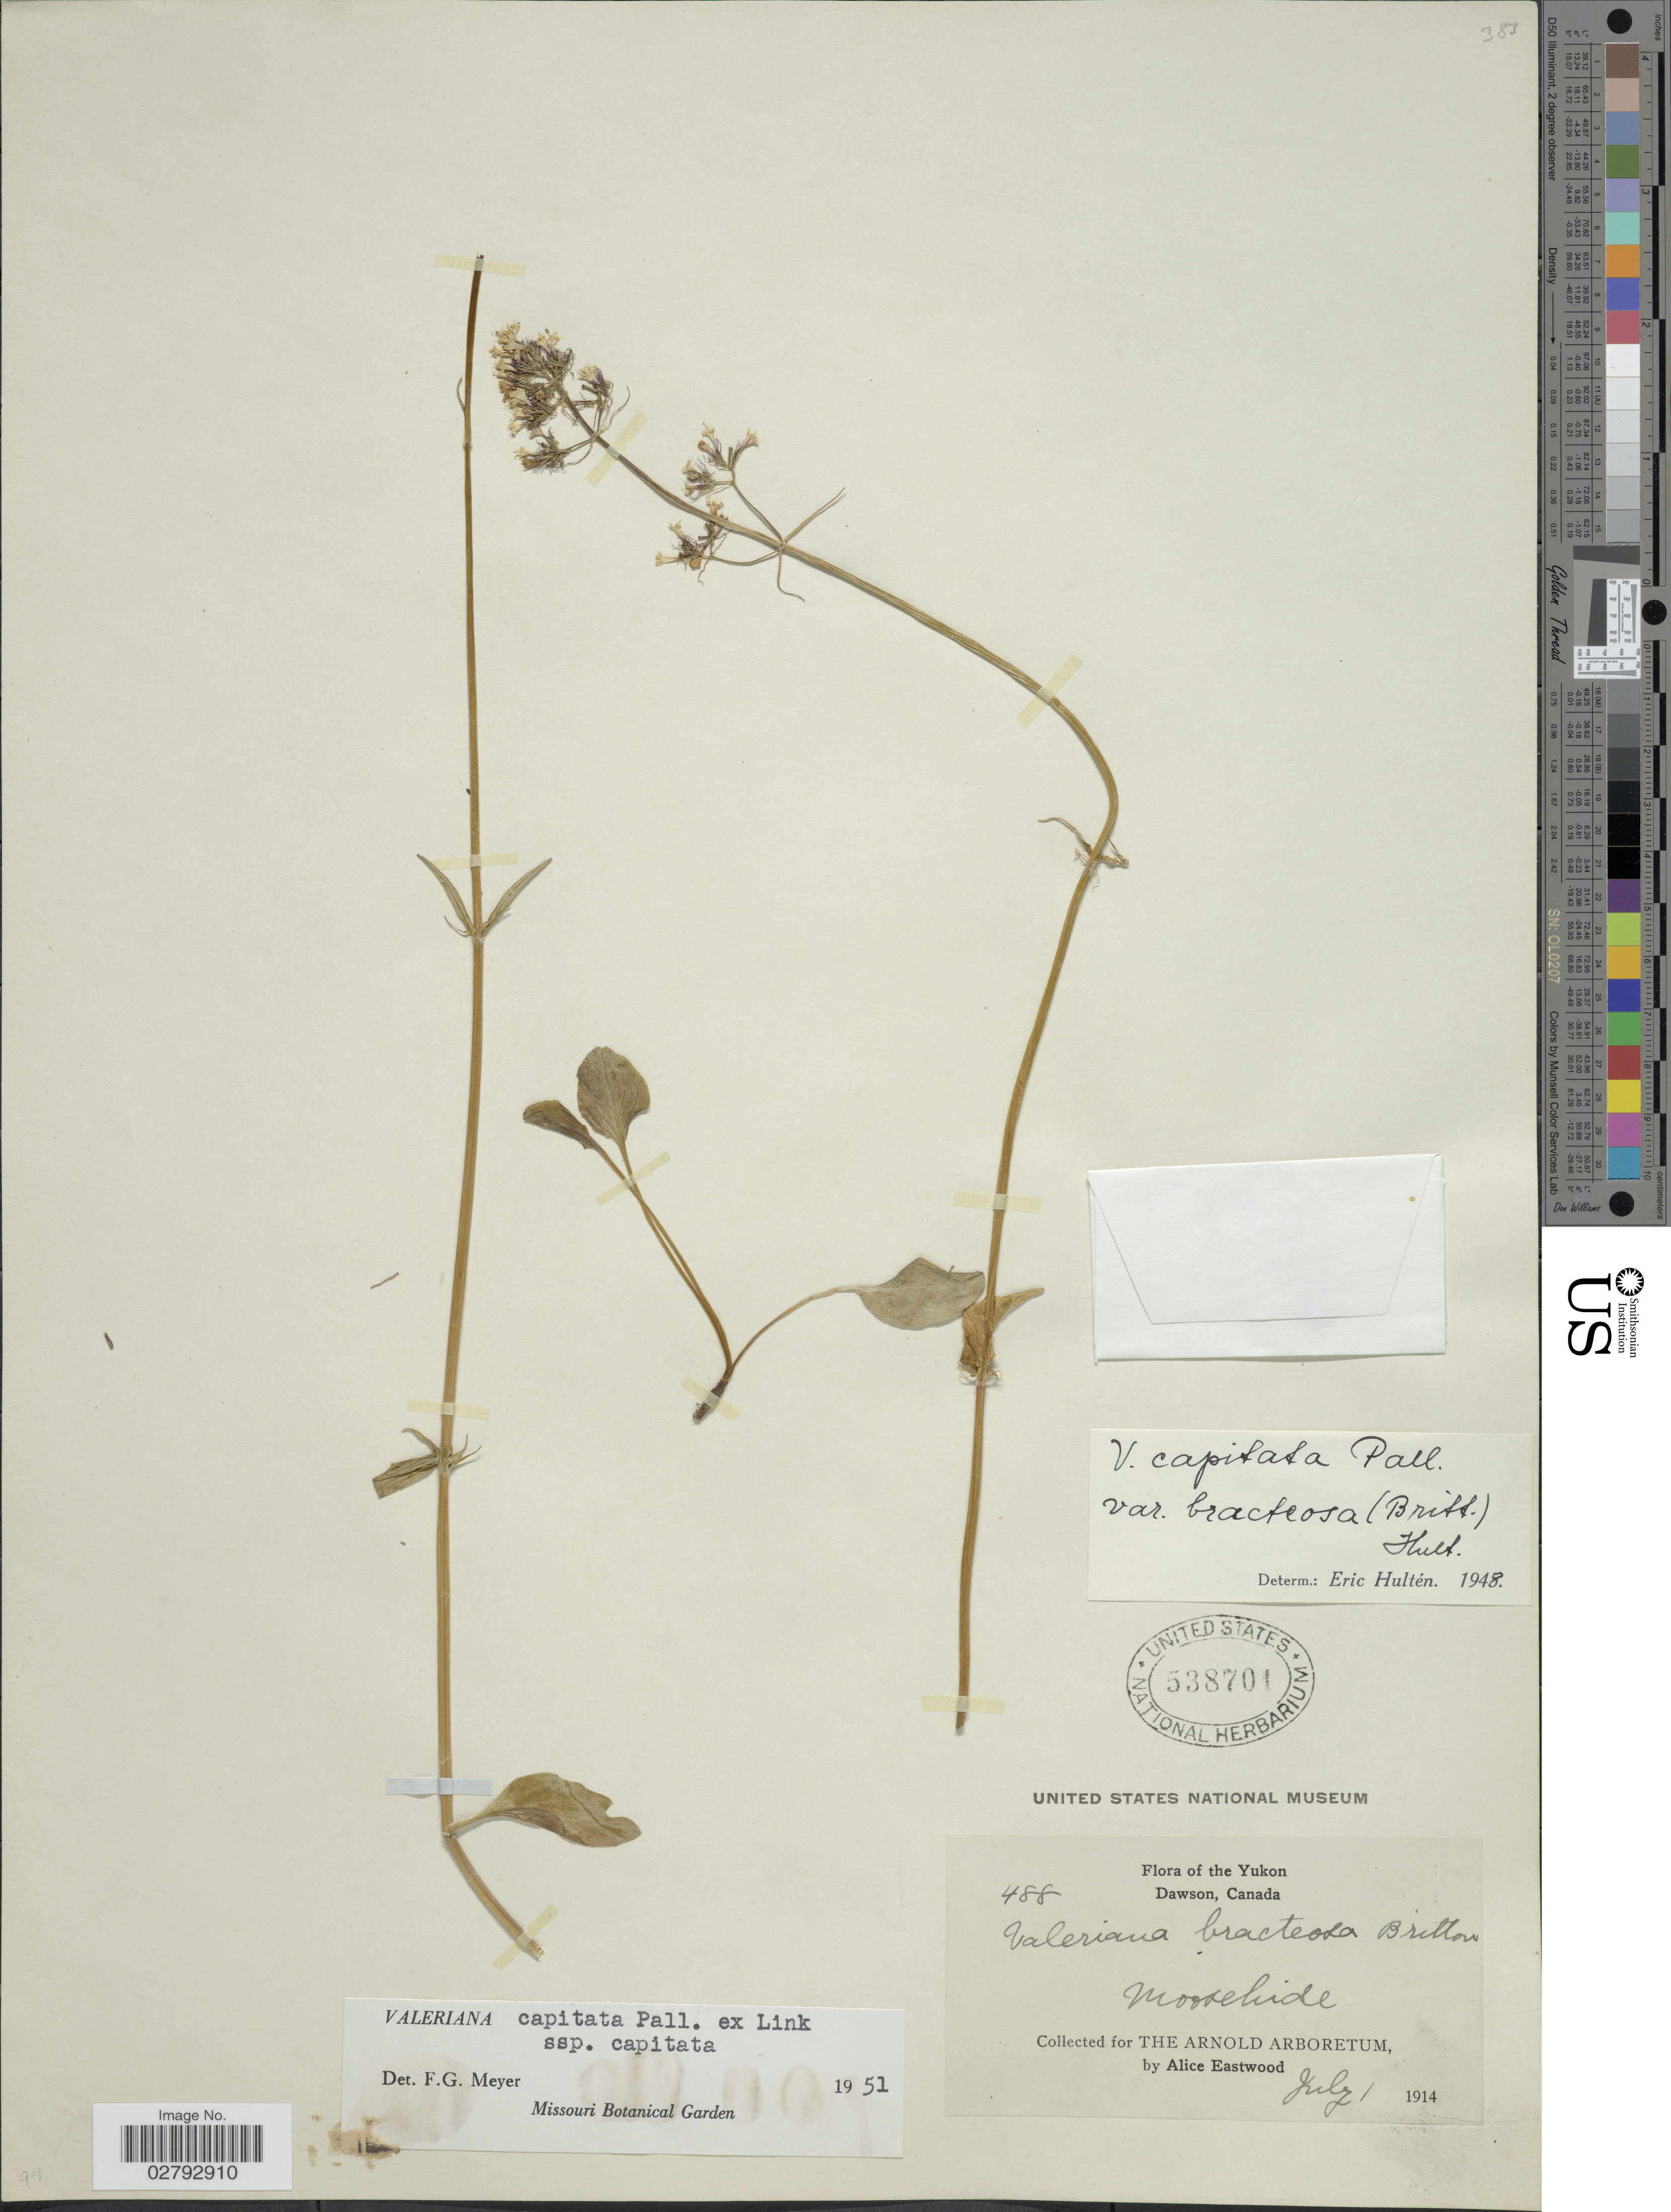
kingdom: Plantae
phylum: Tracheophyta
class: Magnoliopsida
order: Dipsacales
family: Caprifoliaceae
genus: Valeriana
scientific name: Valeriana capitata subsp. capitata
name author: Link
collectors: A. Eastwood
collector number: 488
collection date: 1914-07-01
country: Canada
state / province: Yukon Territory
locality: Yukon. Dawson. Moosehide.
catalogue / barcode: US 538701